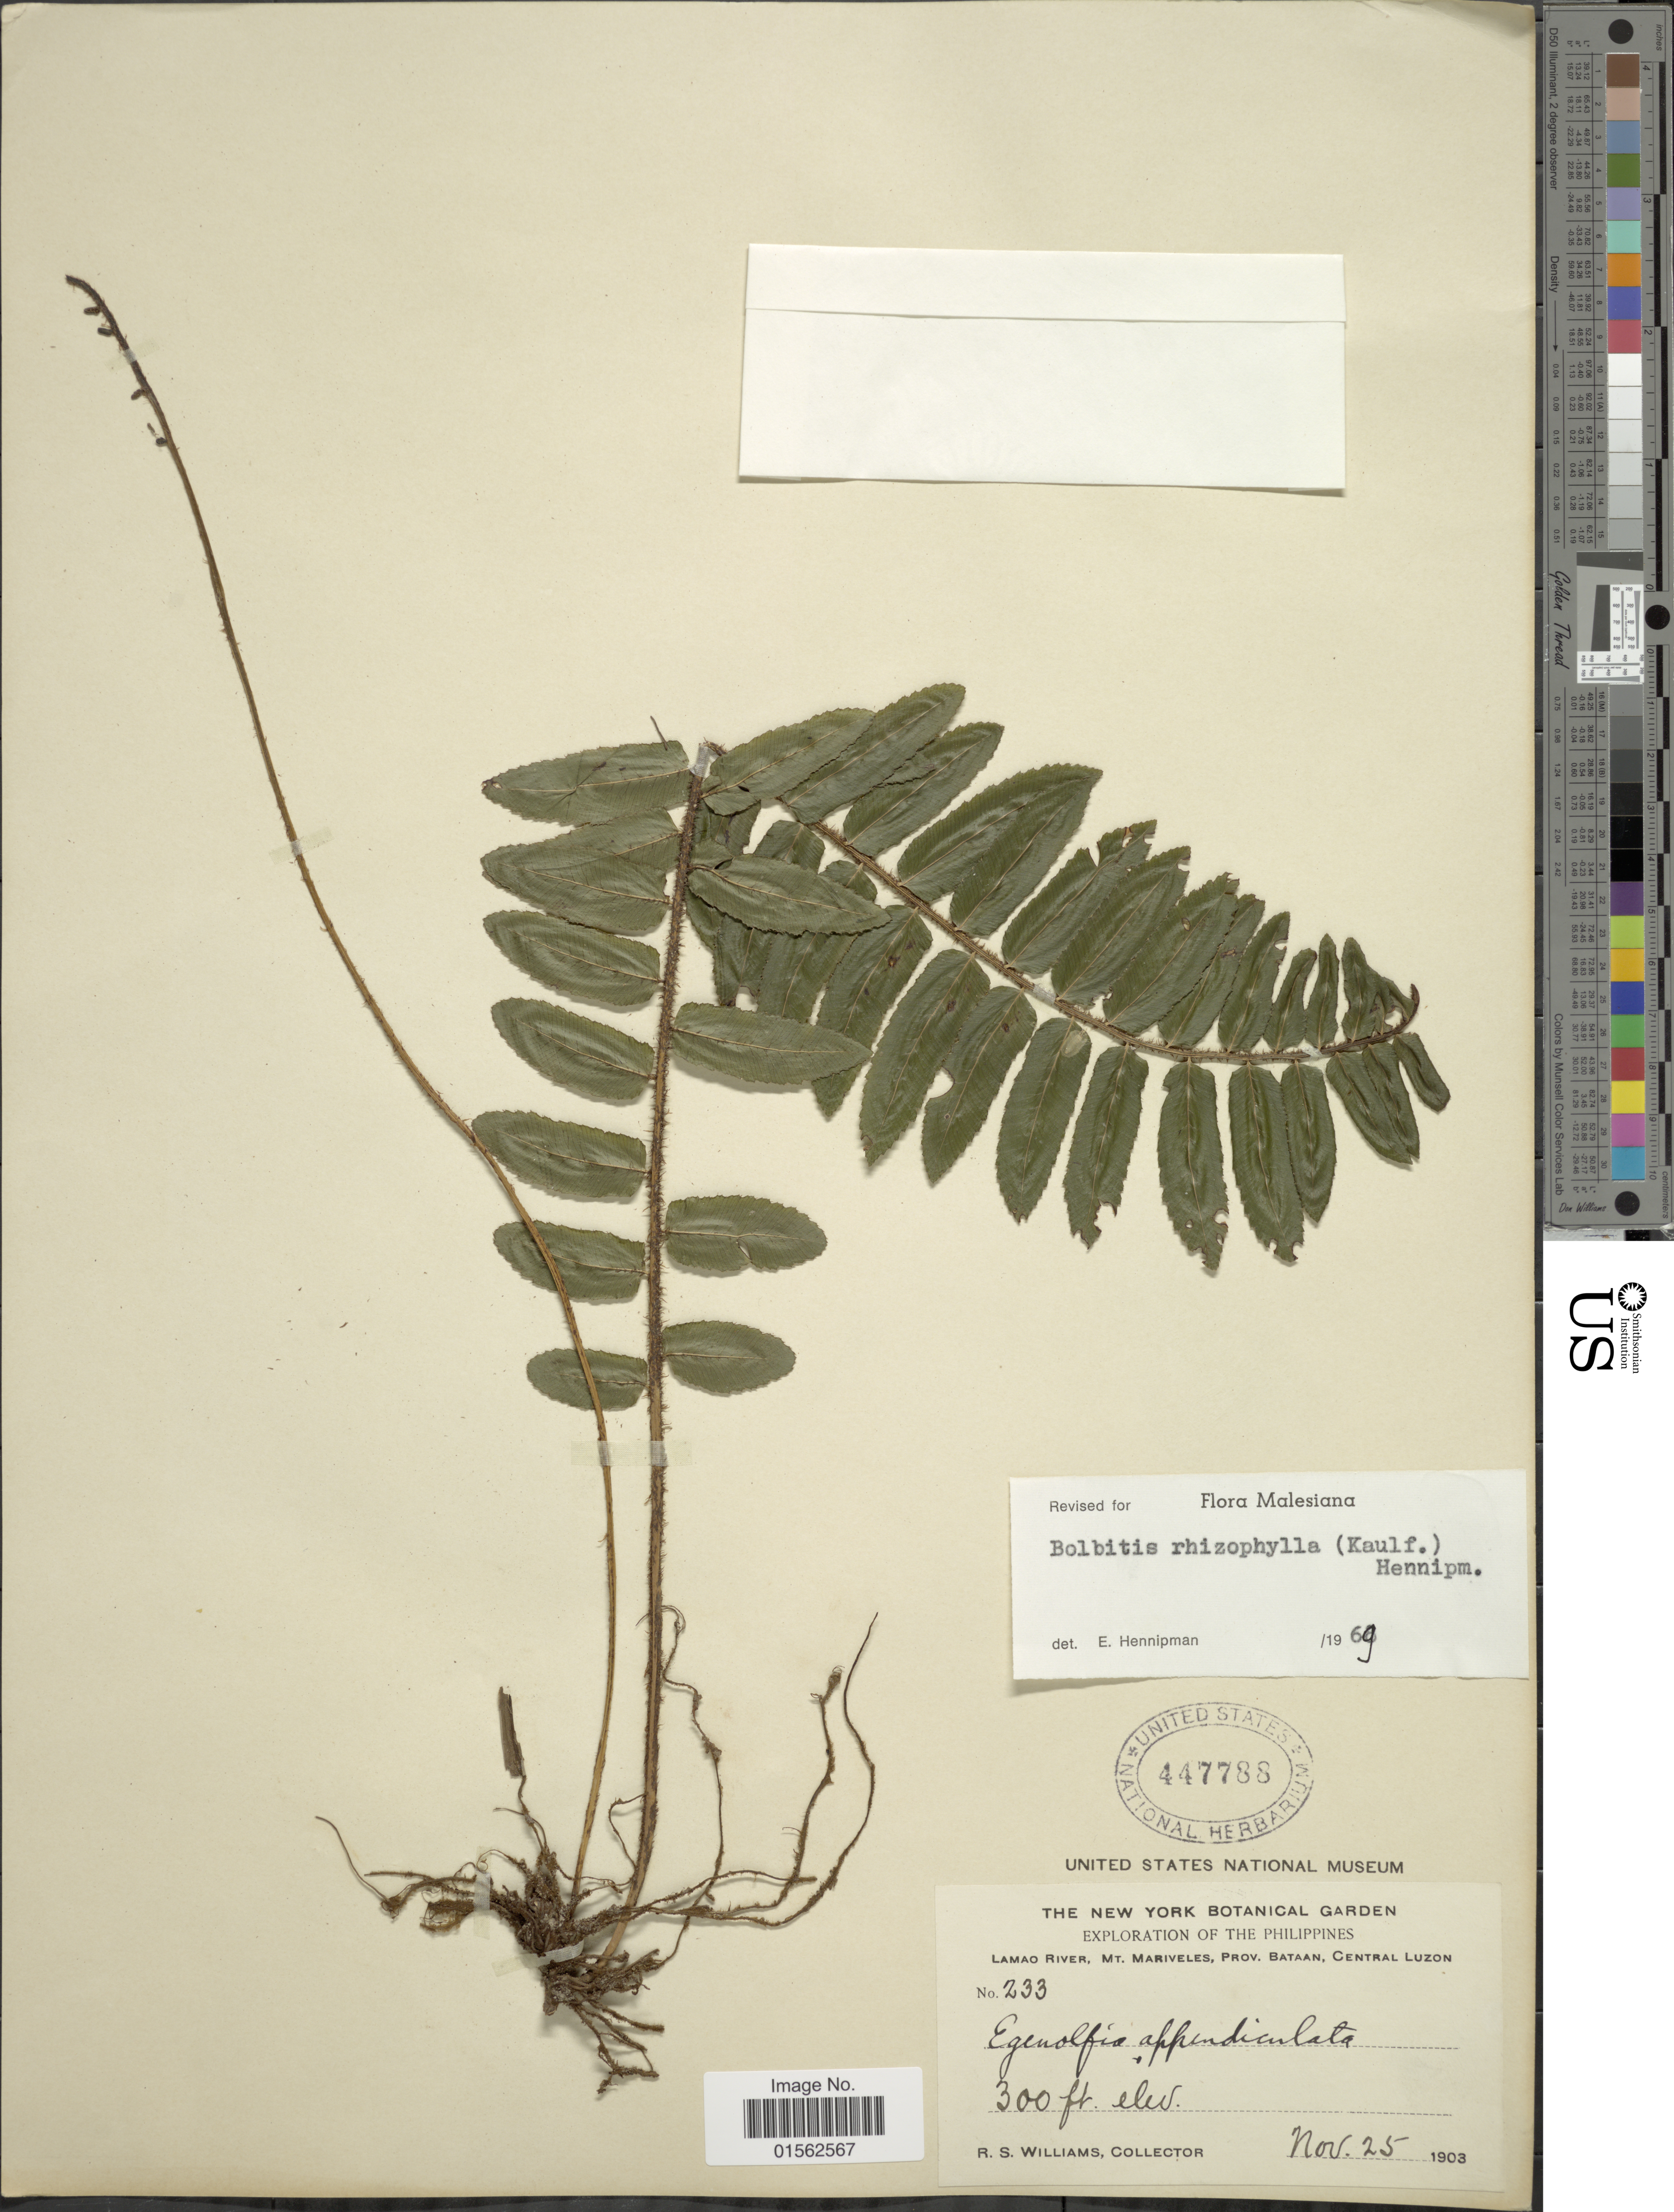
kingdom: Plantae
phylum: Tracheophyta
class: Polypodiopsida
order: Polypodiales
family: Dryopteridaceae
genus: Bolbitis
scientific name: Bolbitis rhizophylla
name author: (Kaulf.) Hennipman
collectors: R. S. Williams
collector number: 233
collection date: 1903-11-25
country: Philippines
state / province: Central Luzon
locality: Lamao River, Mt. Mariveles, Prov. Bataan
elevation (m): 91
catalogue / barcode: US 447788